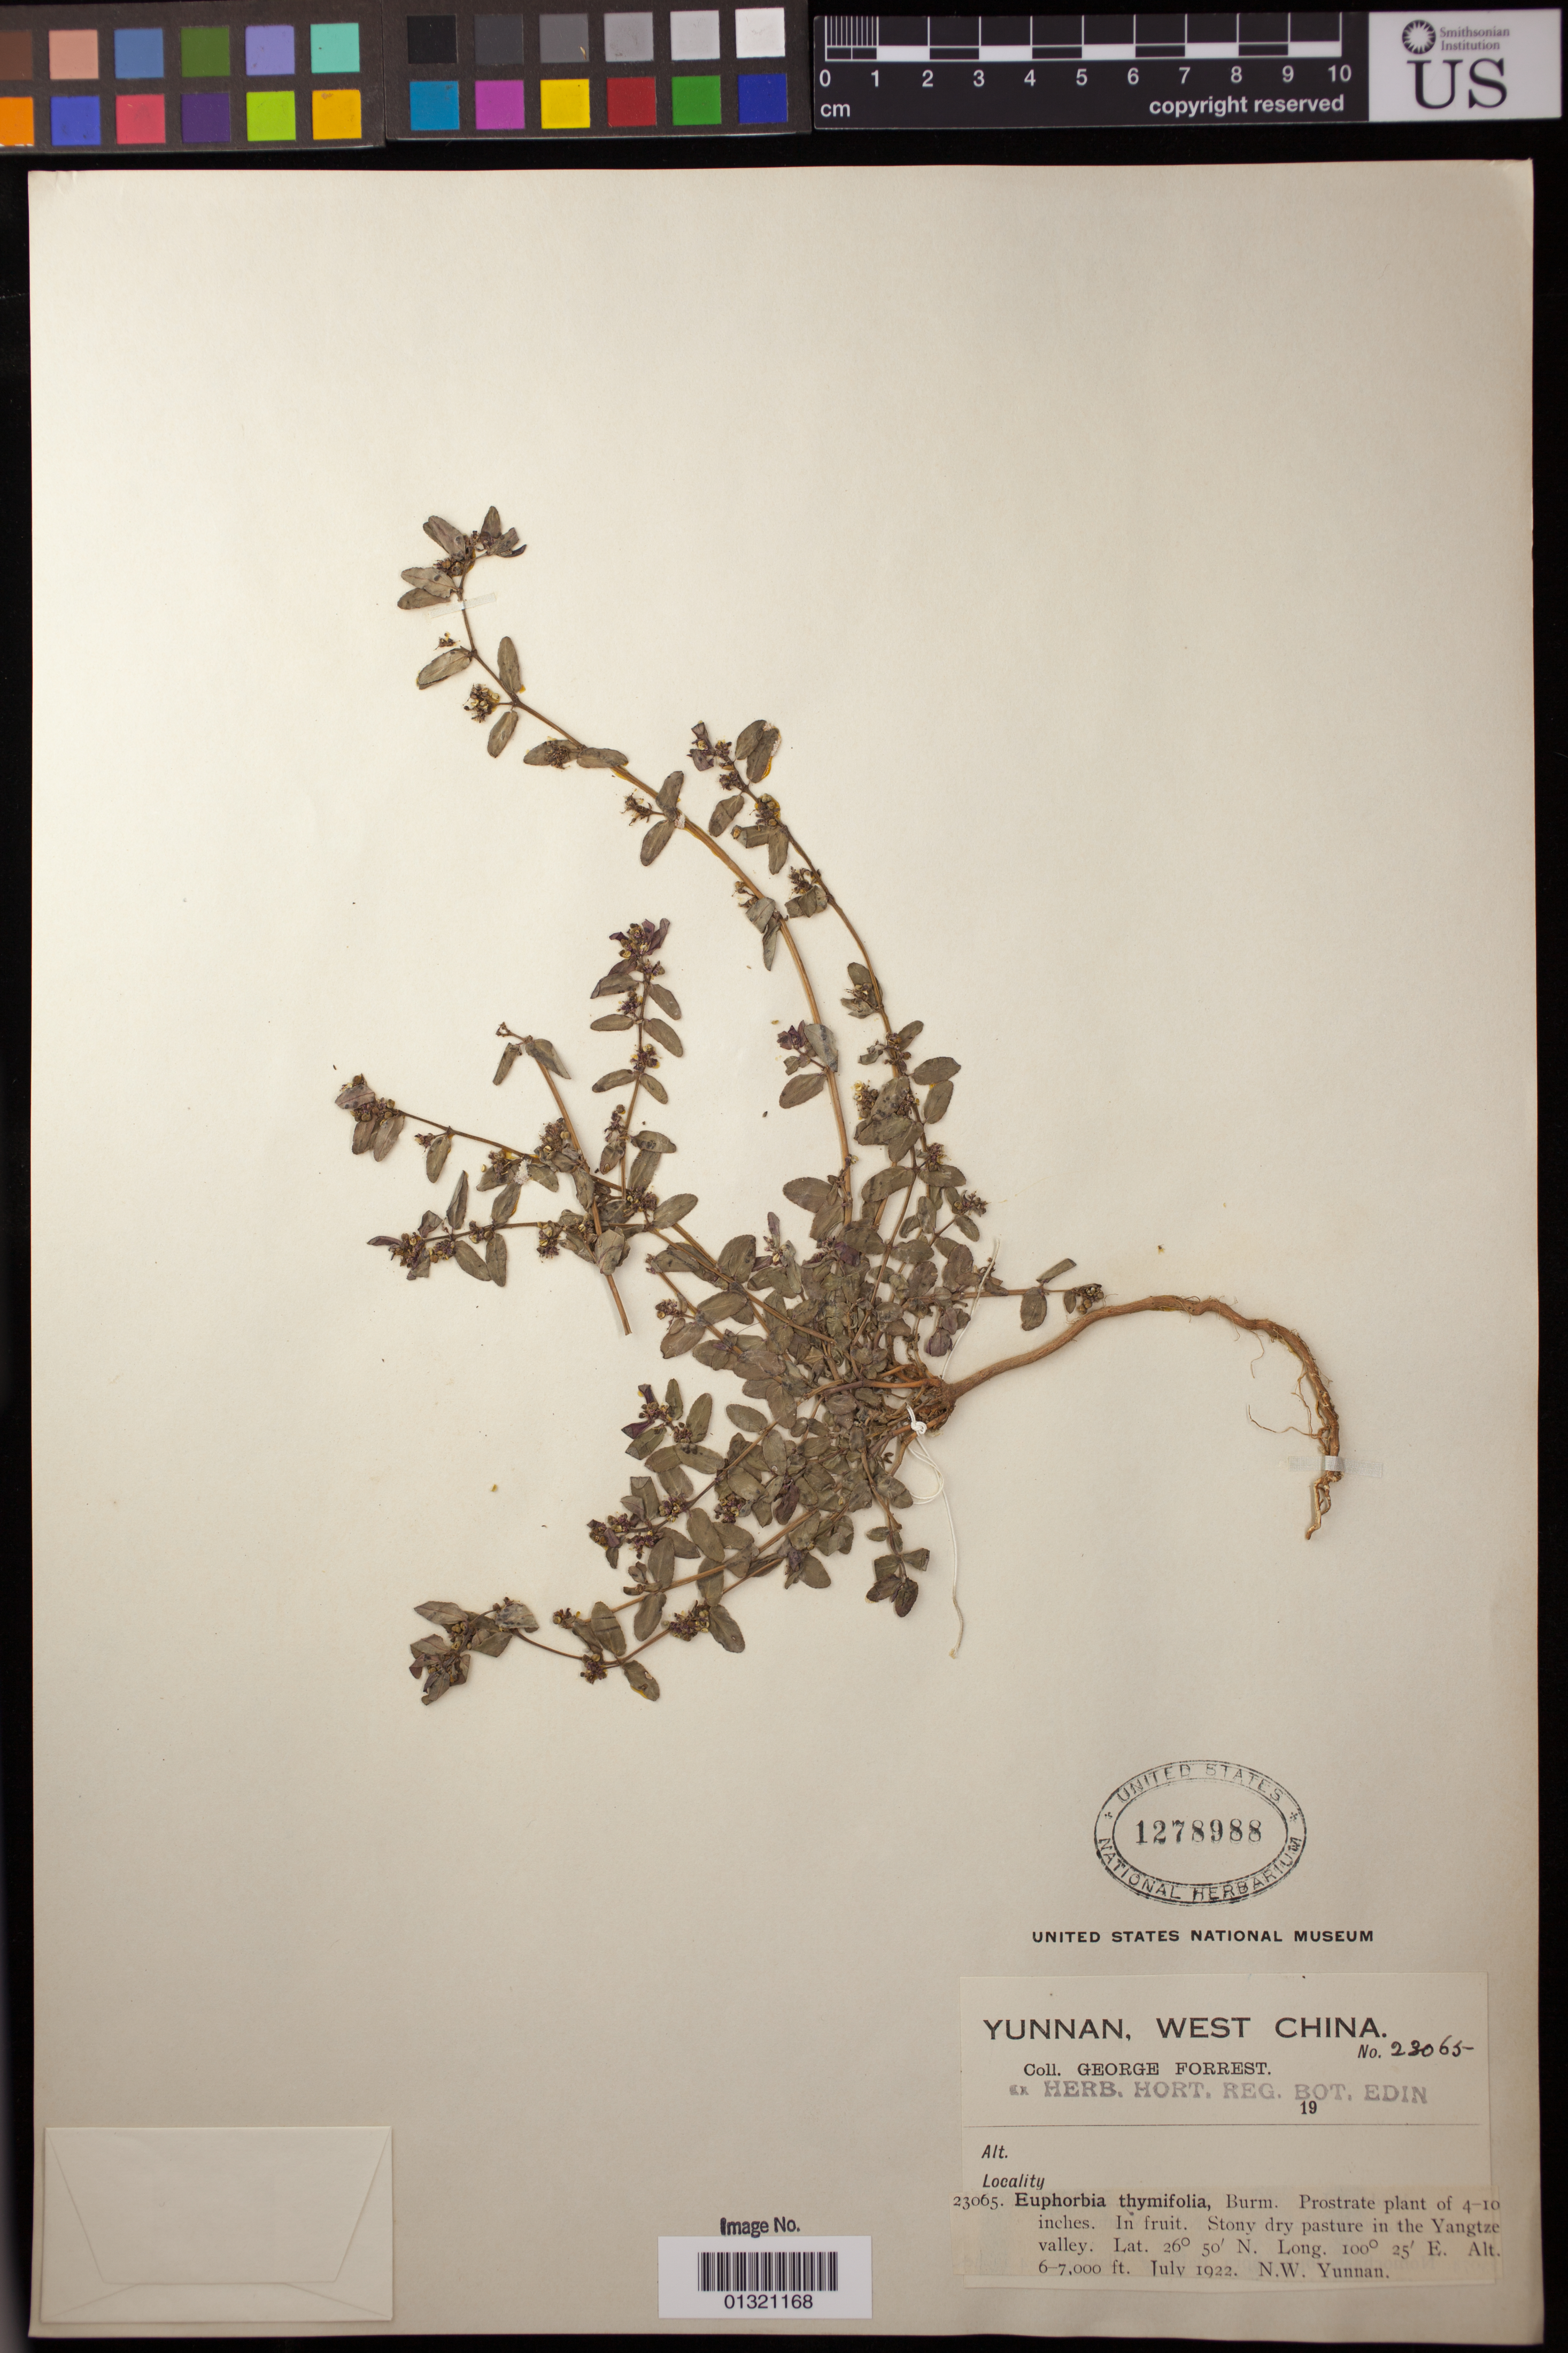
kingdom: Plantae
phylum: Tracheophyta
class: Magnoliopsida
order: Malpighiales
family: Euphorbiaceae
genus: Euphorbia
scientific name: Euphorbia thymifolia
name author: L.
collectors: G. Forrest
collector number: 23065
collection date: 1922-07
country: China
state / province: Yunnan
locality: Yangtze Valley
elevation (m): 1829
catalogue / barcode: US 1278988